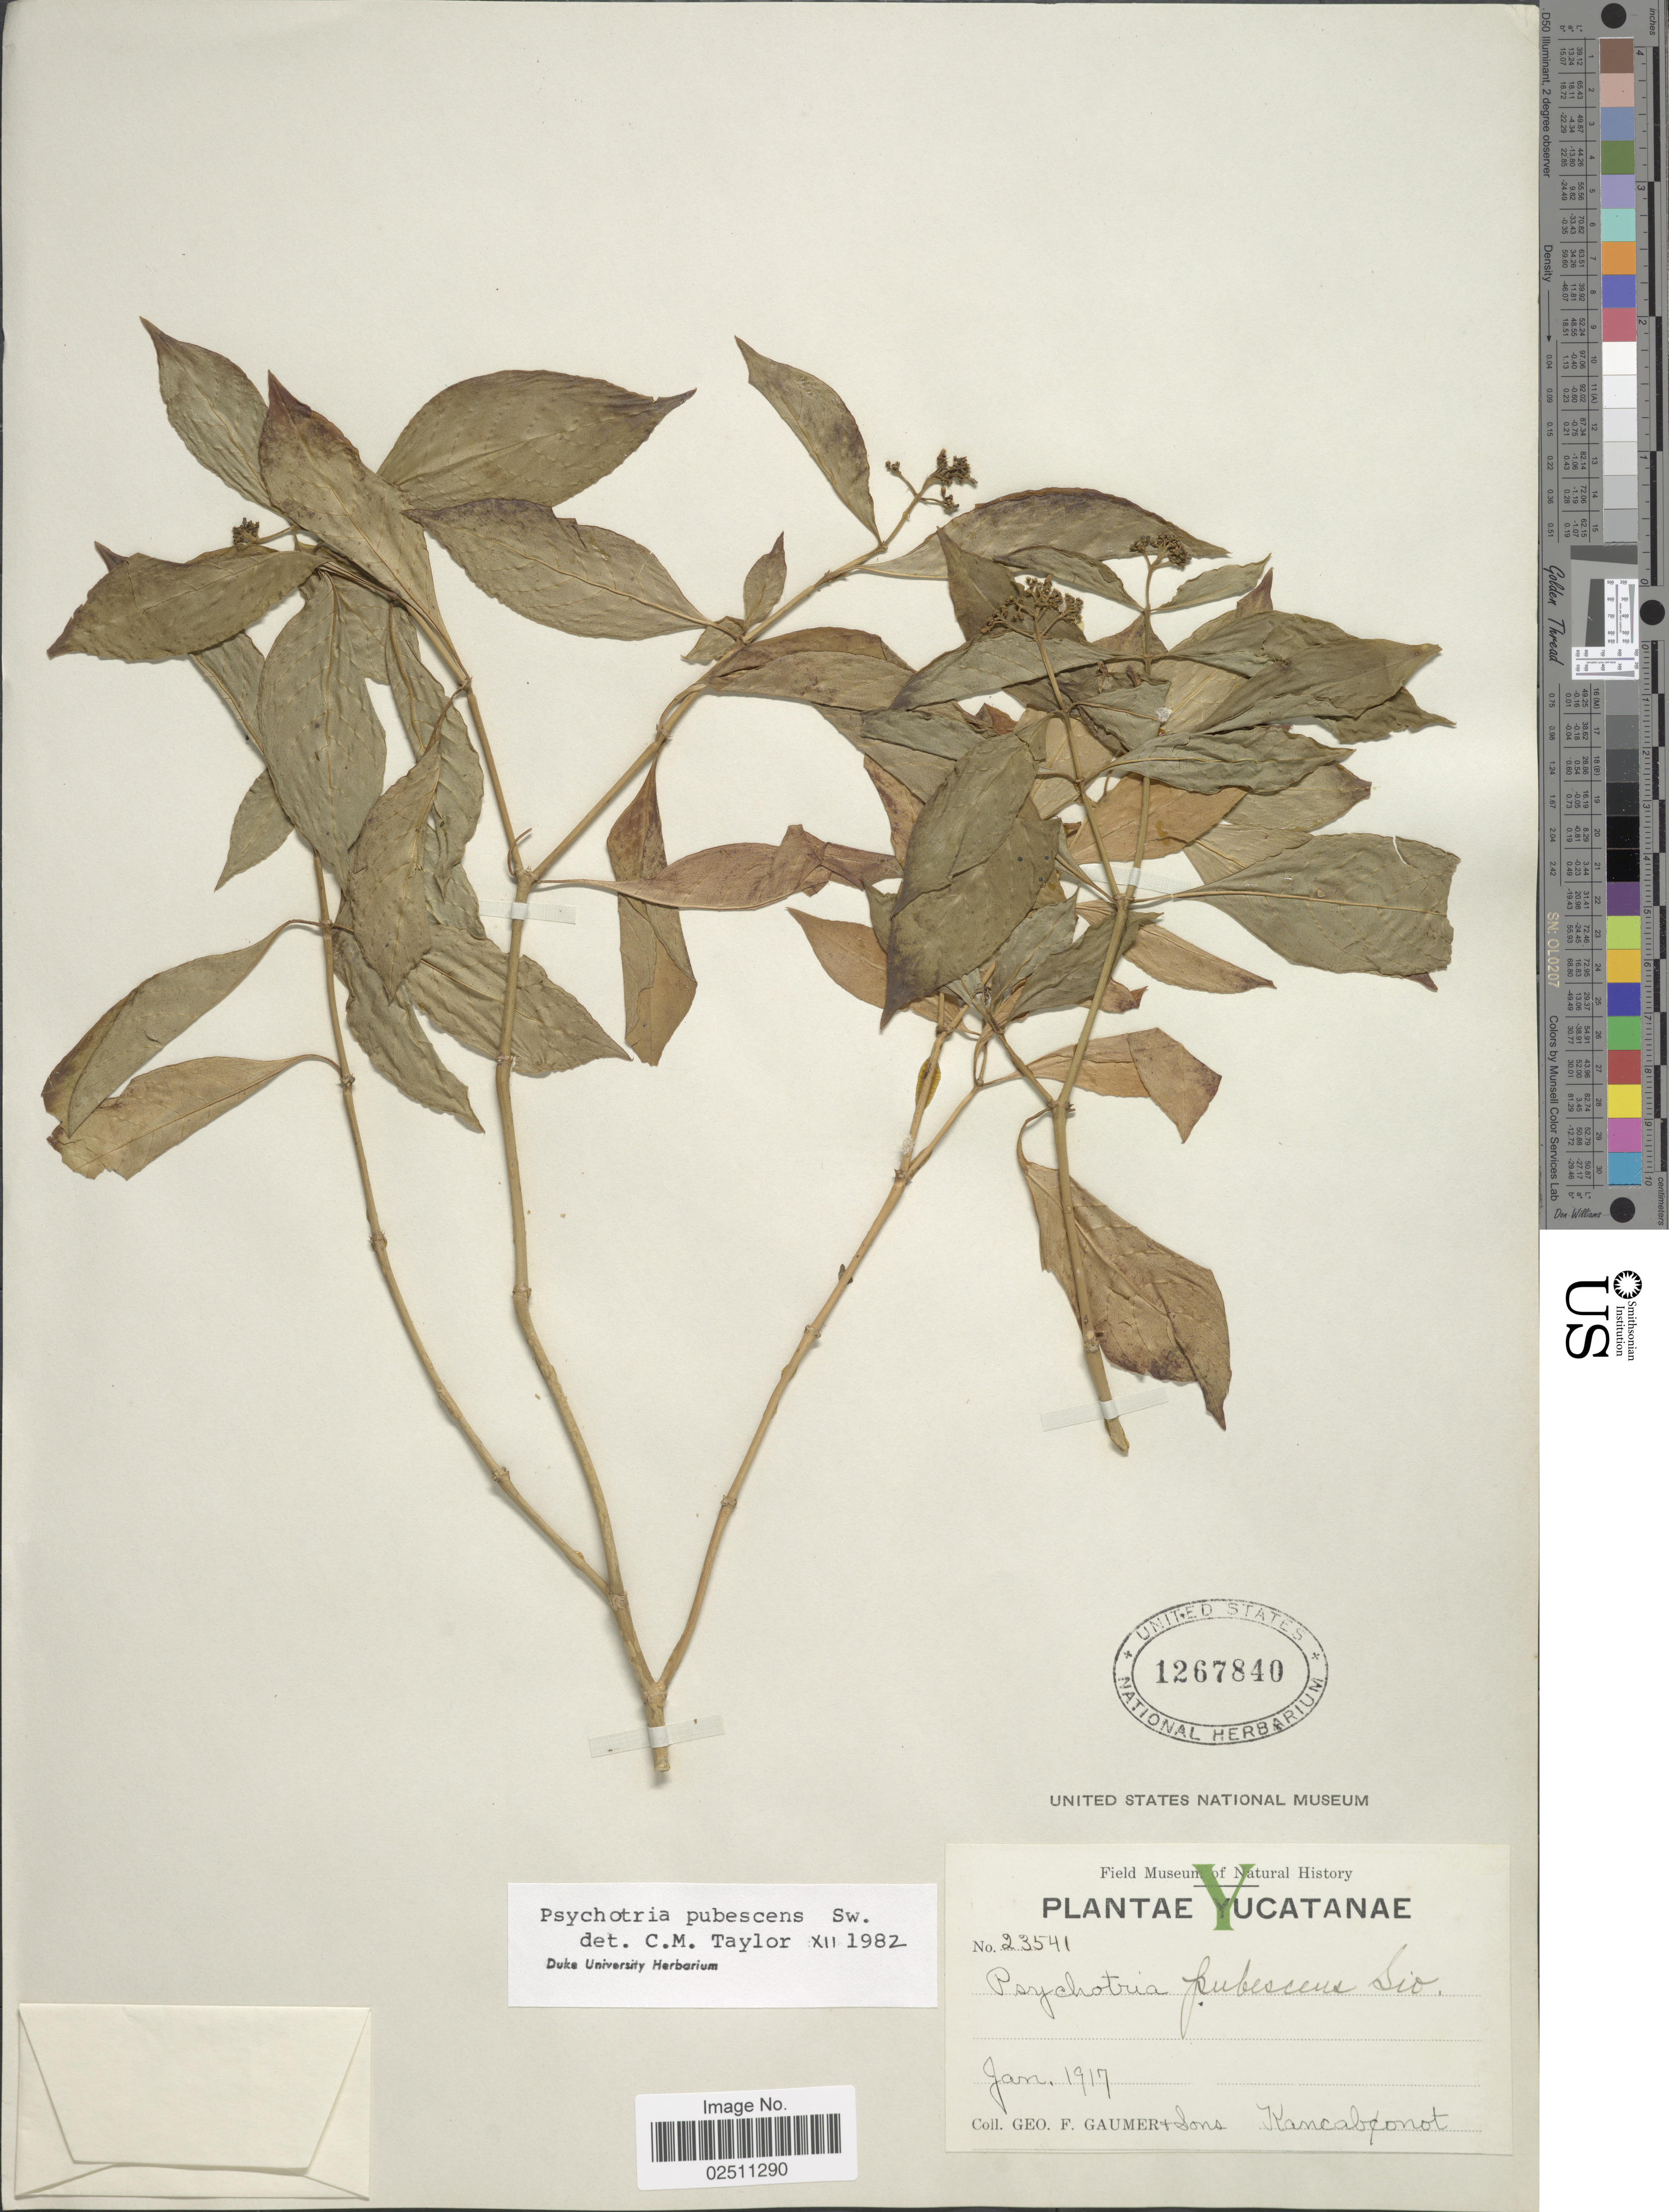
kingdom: Plantae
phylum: Tracheophyta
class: Magnoliopsida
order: Gentianales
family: Rubiaceae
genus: Psychotria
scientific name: Psychotria pubescens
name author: Sw.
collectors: G. F. Gaumer & et al.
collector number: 23541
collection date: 1917-01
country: Mexico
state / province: Yucatán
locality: Kancabonot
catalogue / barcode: US 1267840